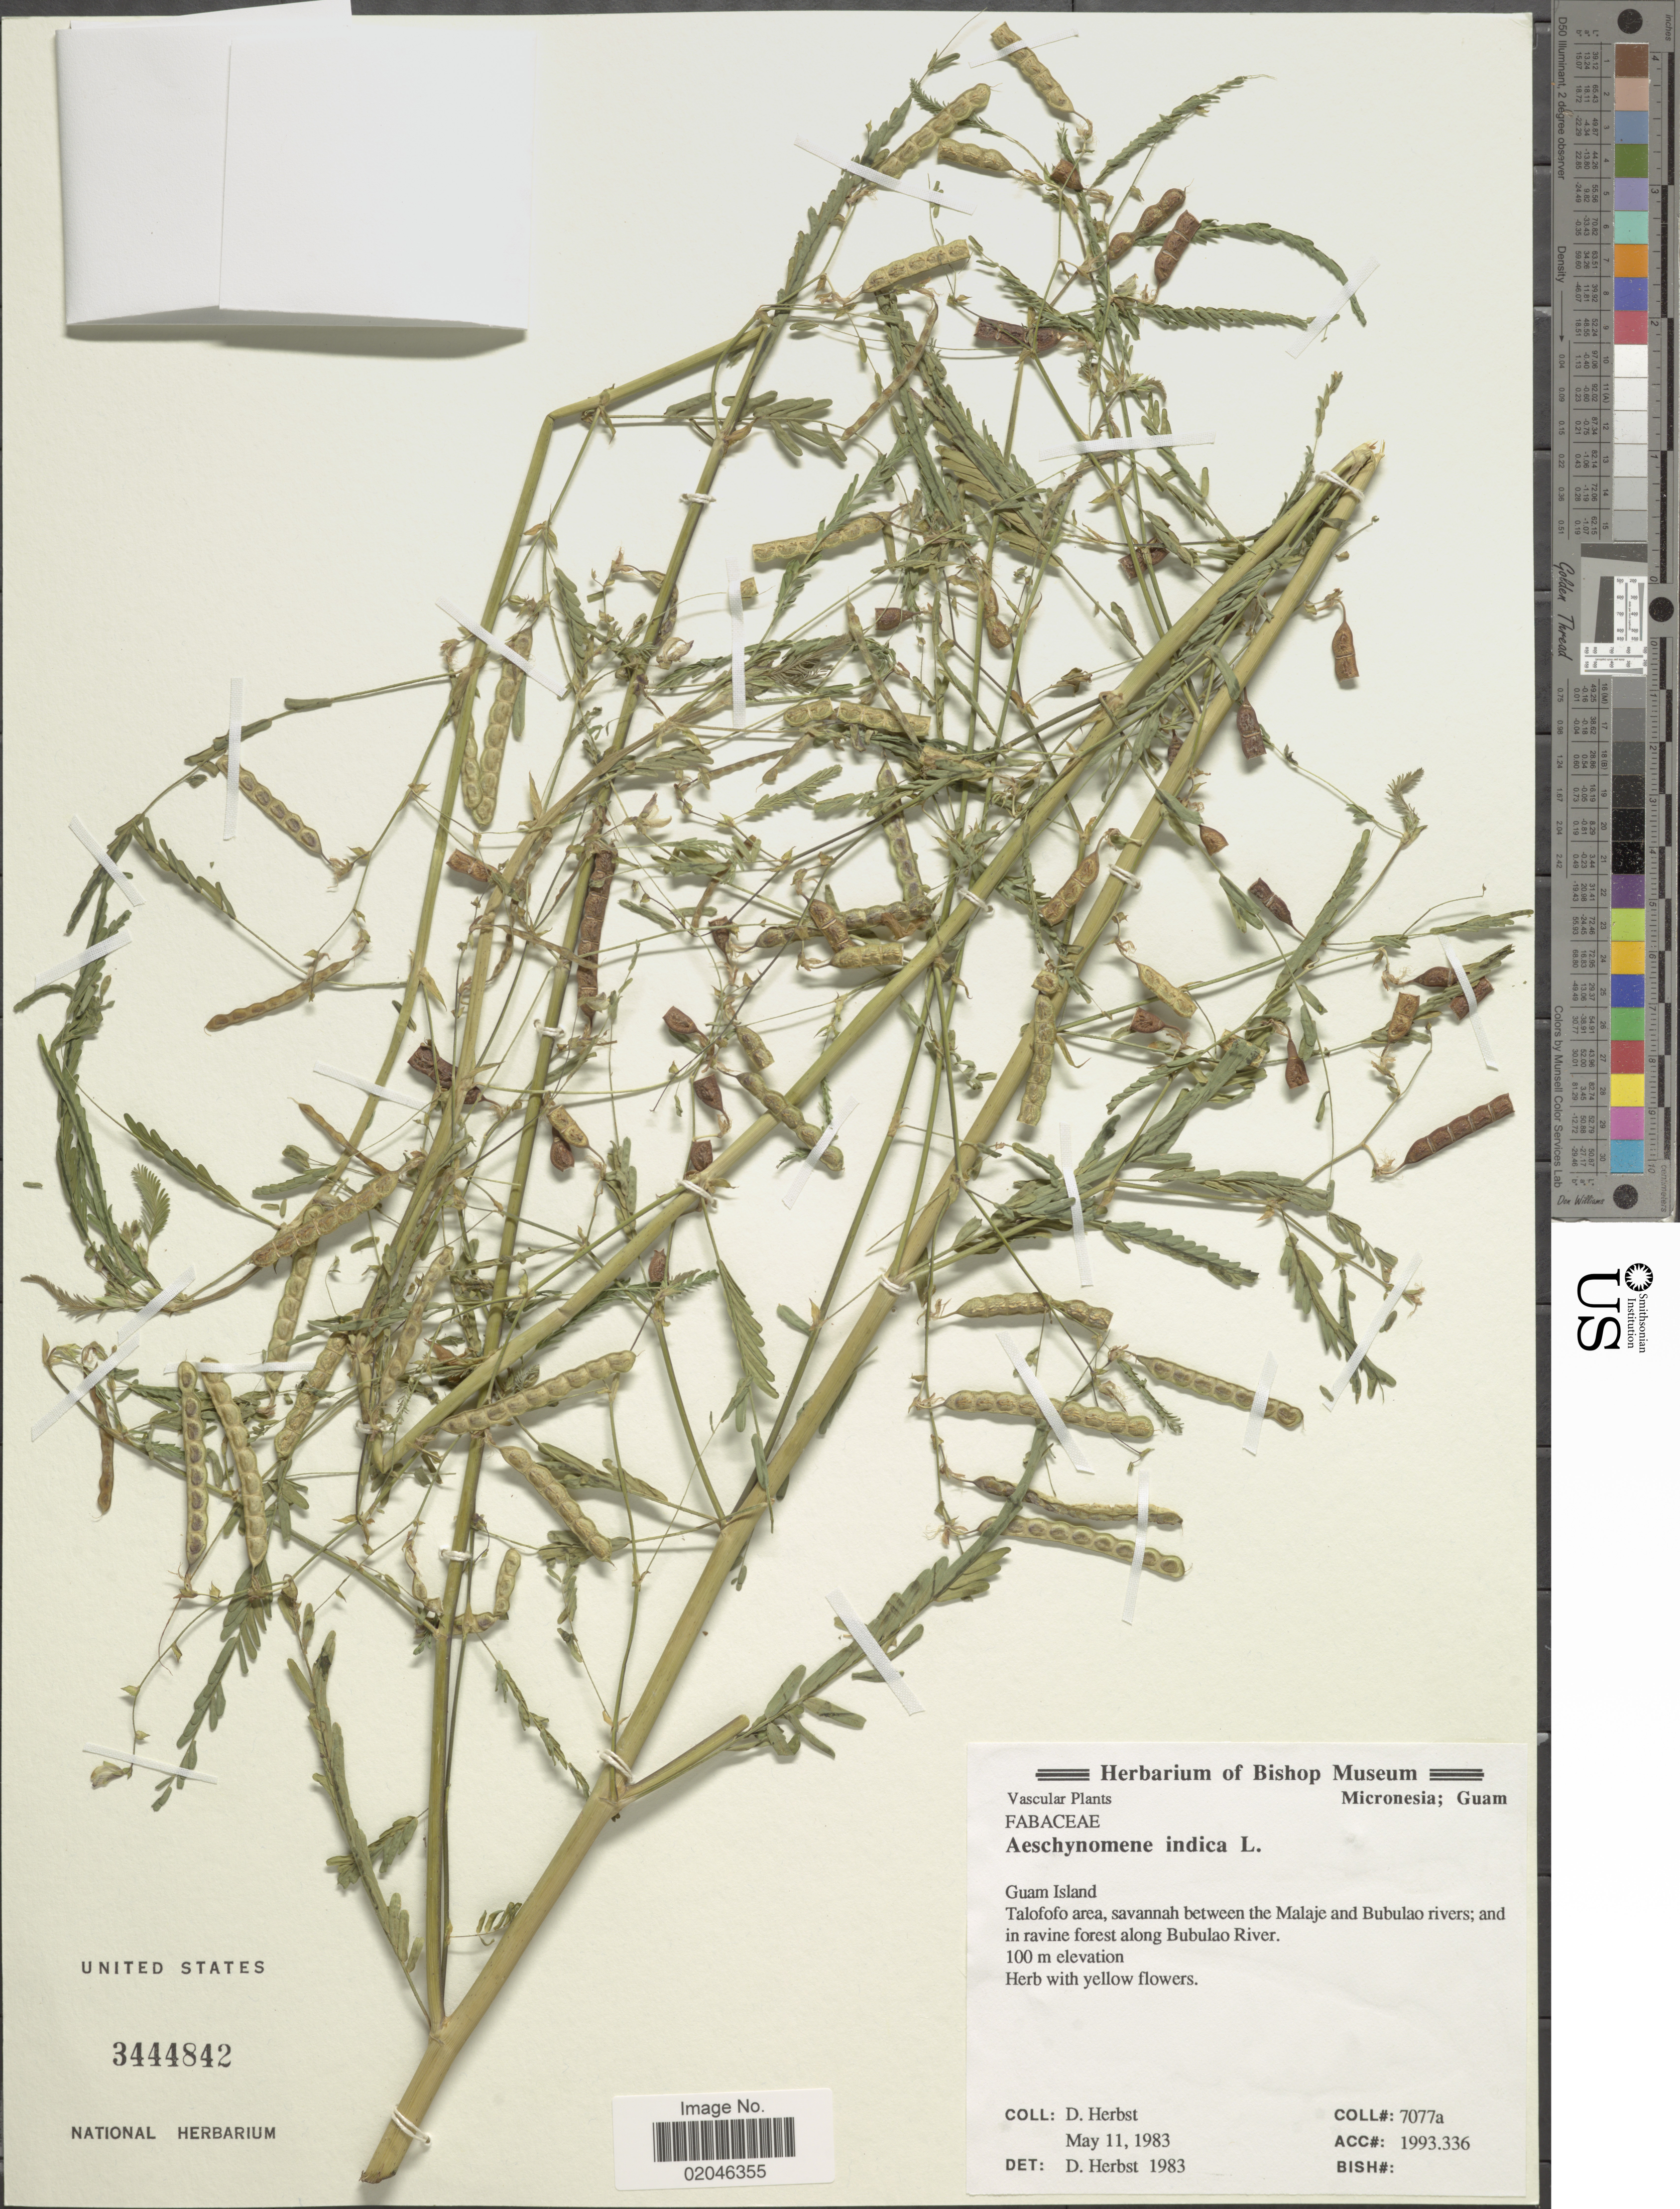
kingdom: Plantae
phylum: Tracheophyta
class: Magnoliopsida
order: Fabales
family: Fabaceae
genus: Aeschynomene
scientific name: Aeschynomene indica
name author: L.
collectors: D. Herbst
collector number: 7077a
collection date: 1983-05-11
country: Guam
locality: Guam Island. Talofofo area, savannah between the Malaje and Bubulao rivers; and in ravine forest along Bubulao River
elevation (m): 100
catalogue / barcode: US 3444842